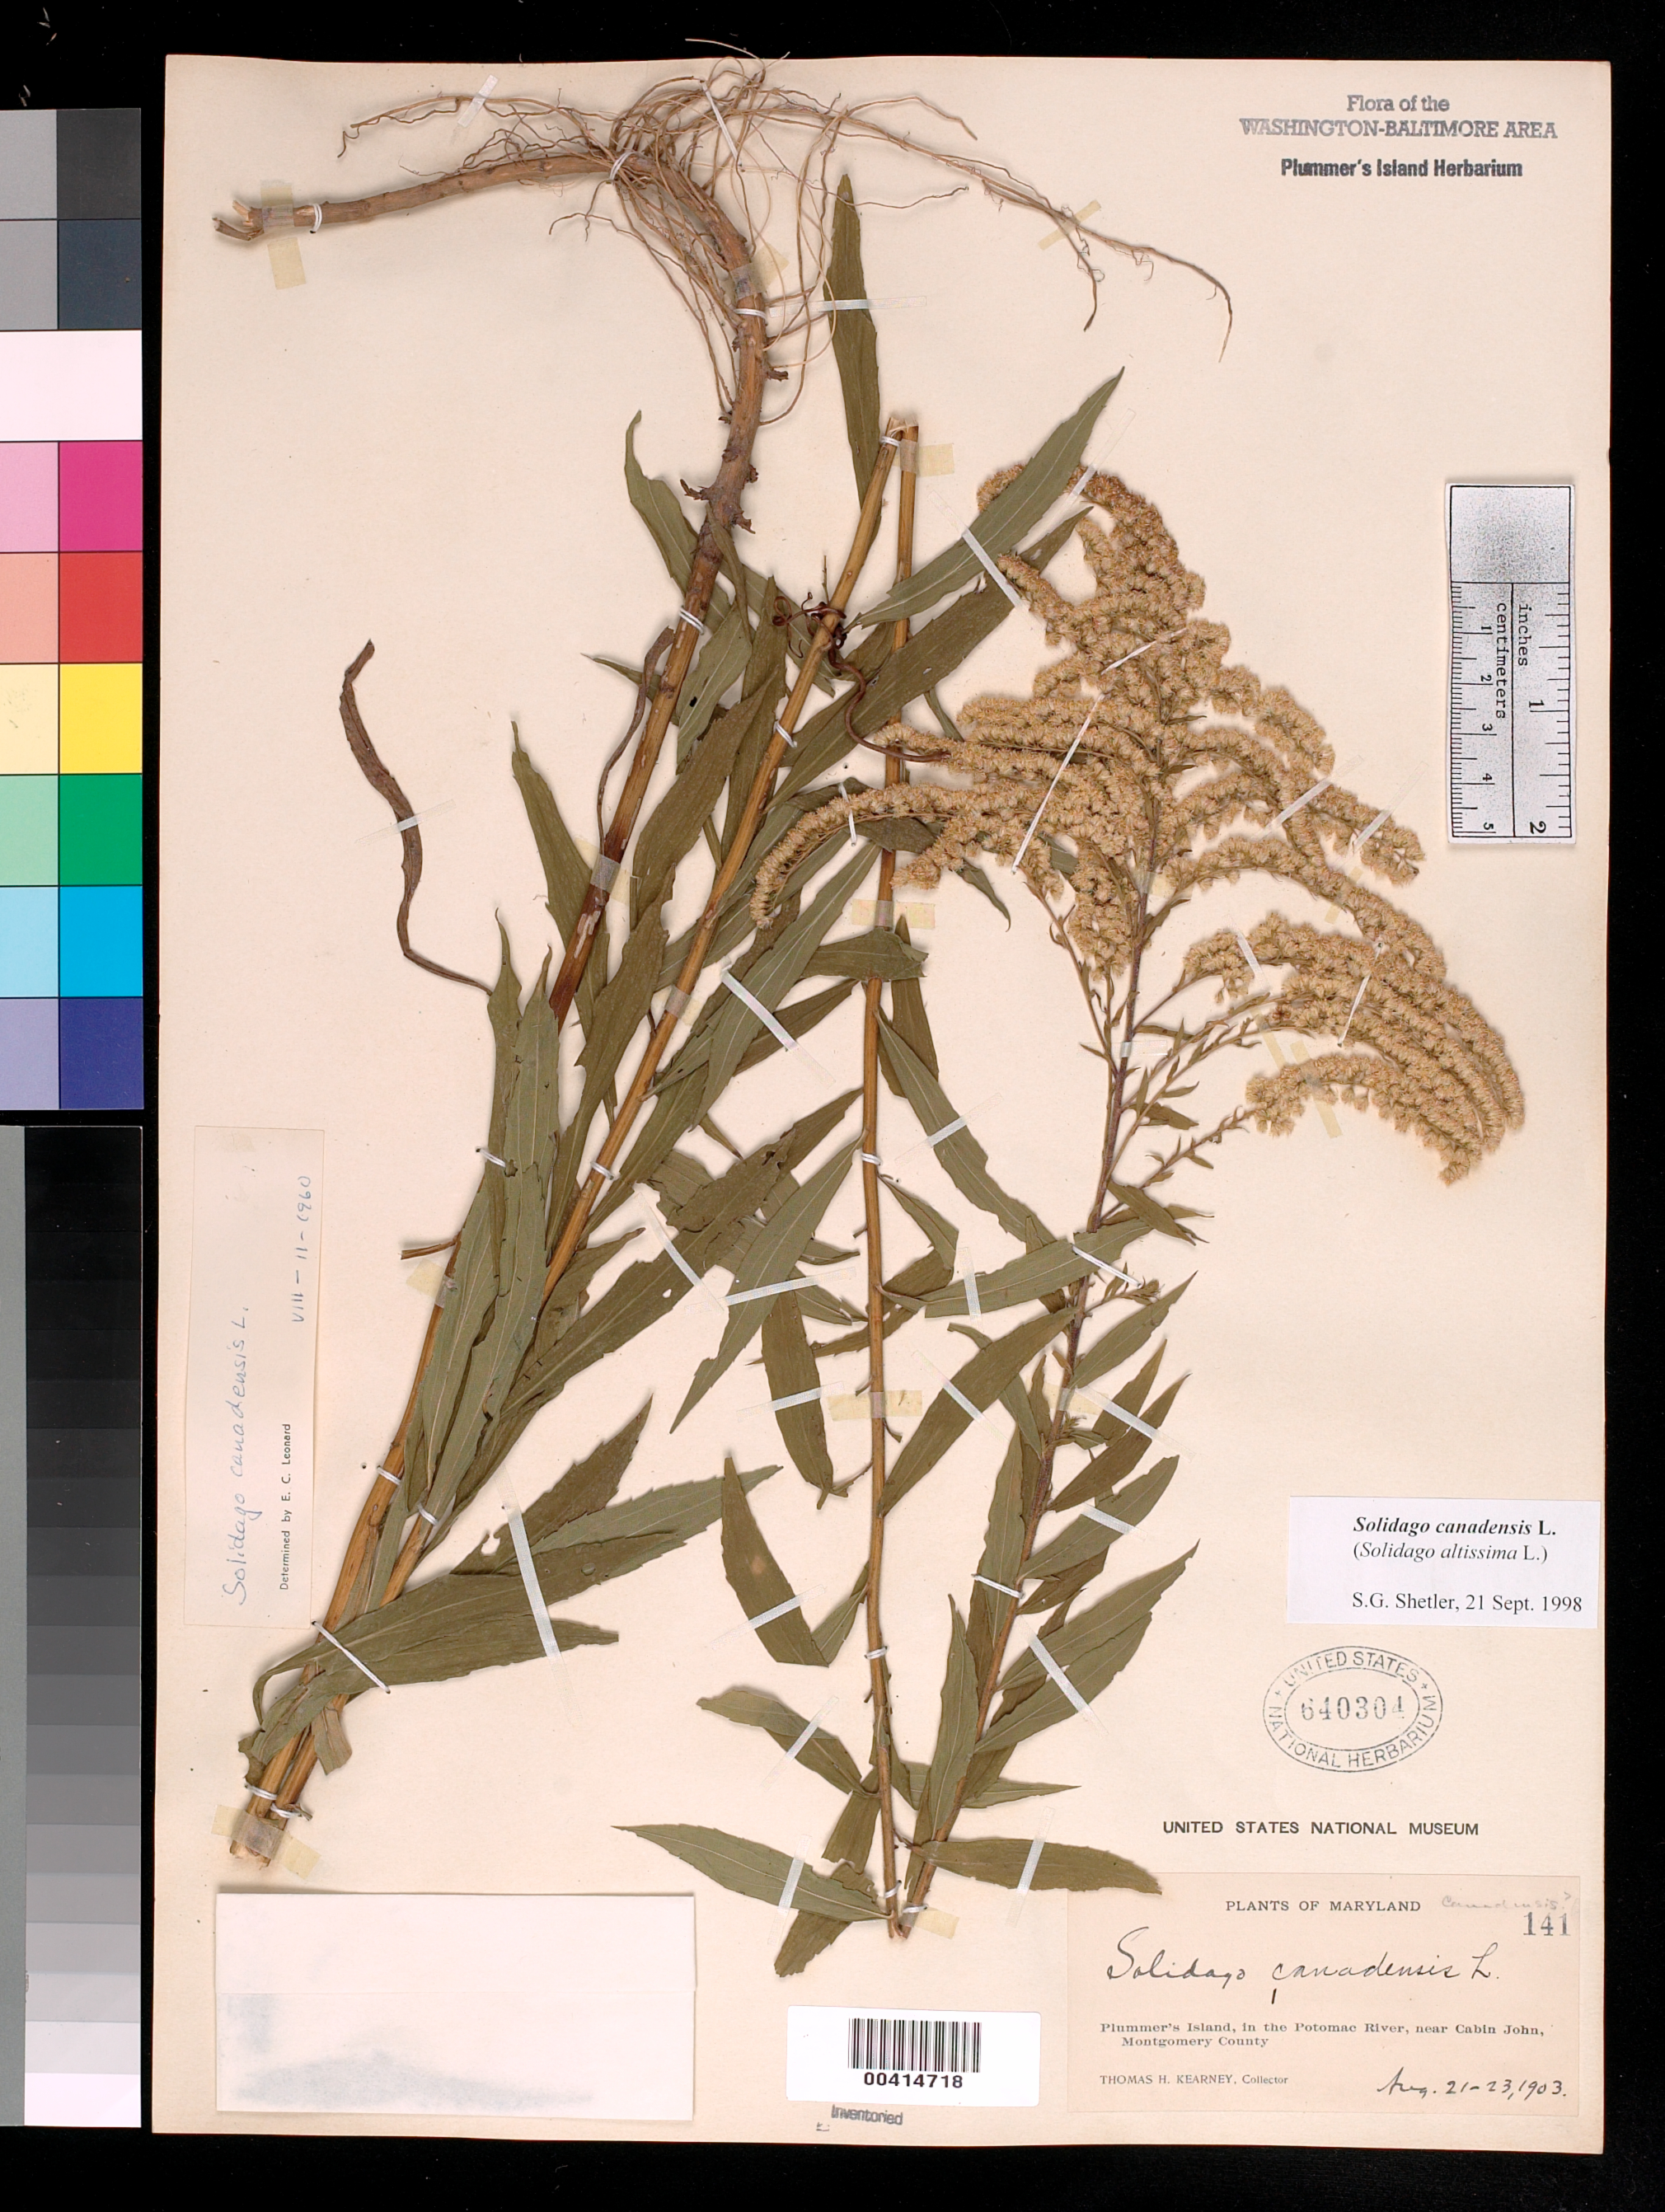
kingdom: Plantae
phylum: Tracheophyta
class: Magnoliopsida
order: Asterales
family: Asteraceae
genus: Solidago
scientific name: Solidago canadensis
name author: L.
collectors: T. H. Kearney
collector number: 141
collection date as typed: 21 Aug 1903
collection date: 1903-08-21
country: United States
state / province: Maryland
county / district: Montgomery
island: Plummers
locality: Plummer's Island Plummers Island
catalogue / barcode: US 640304